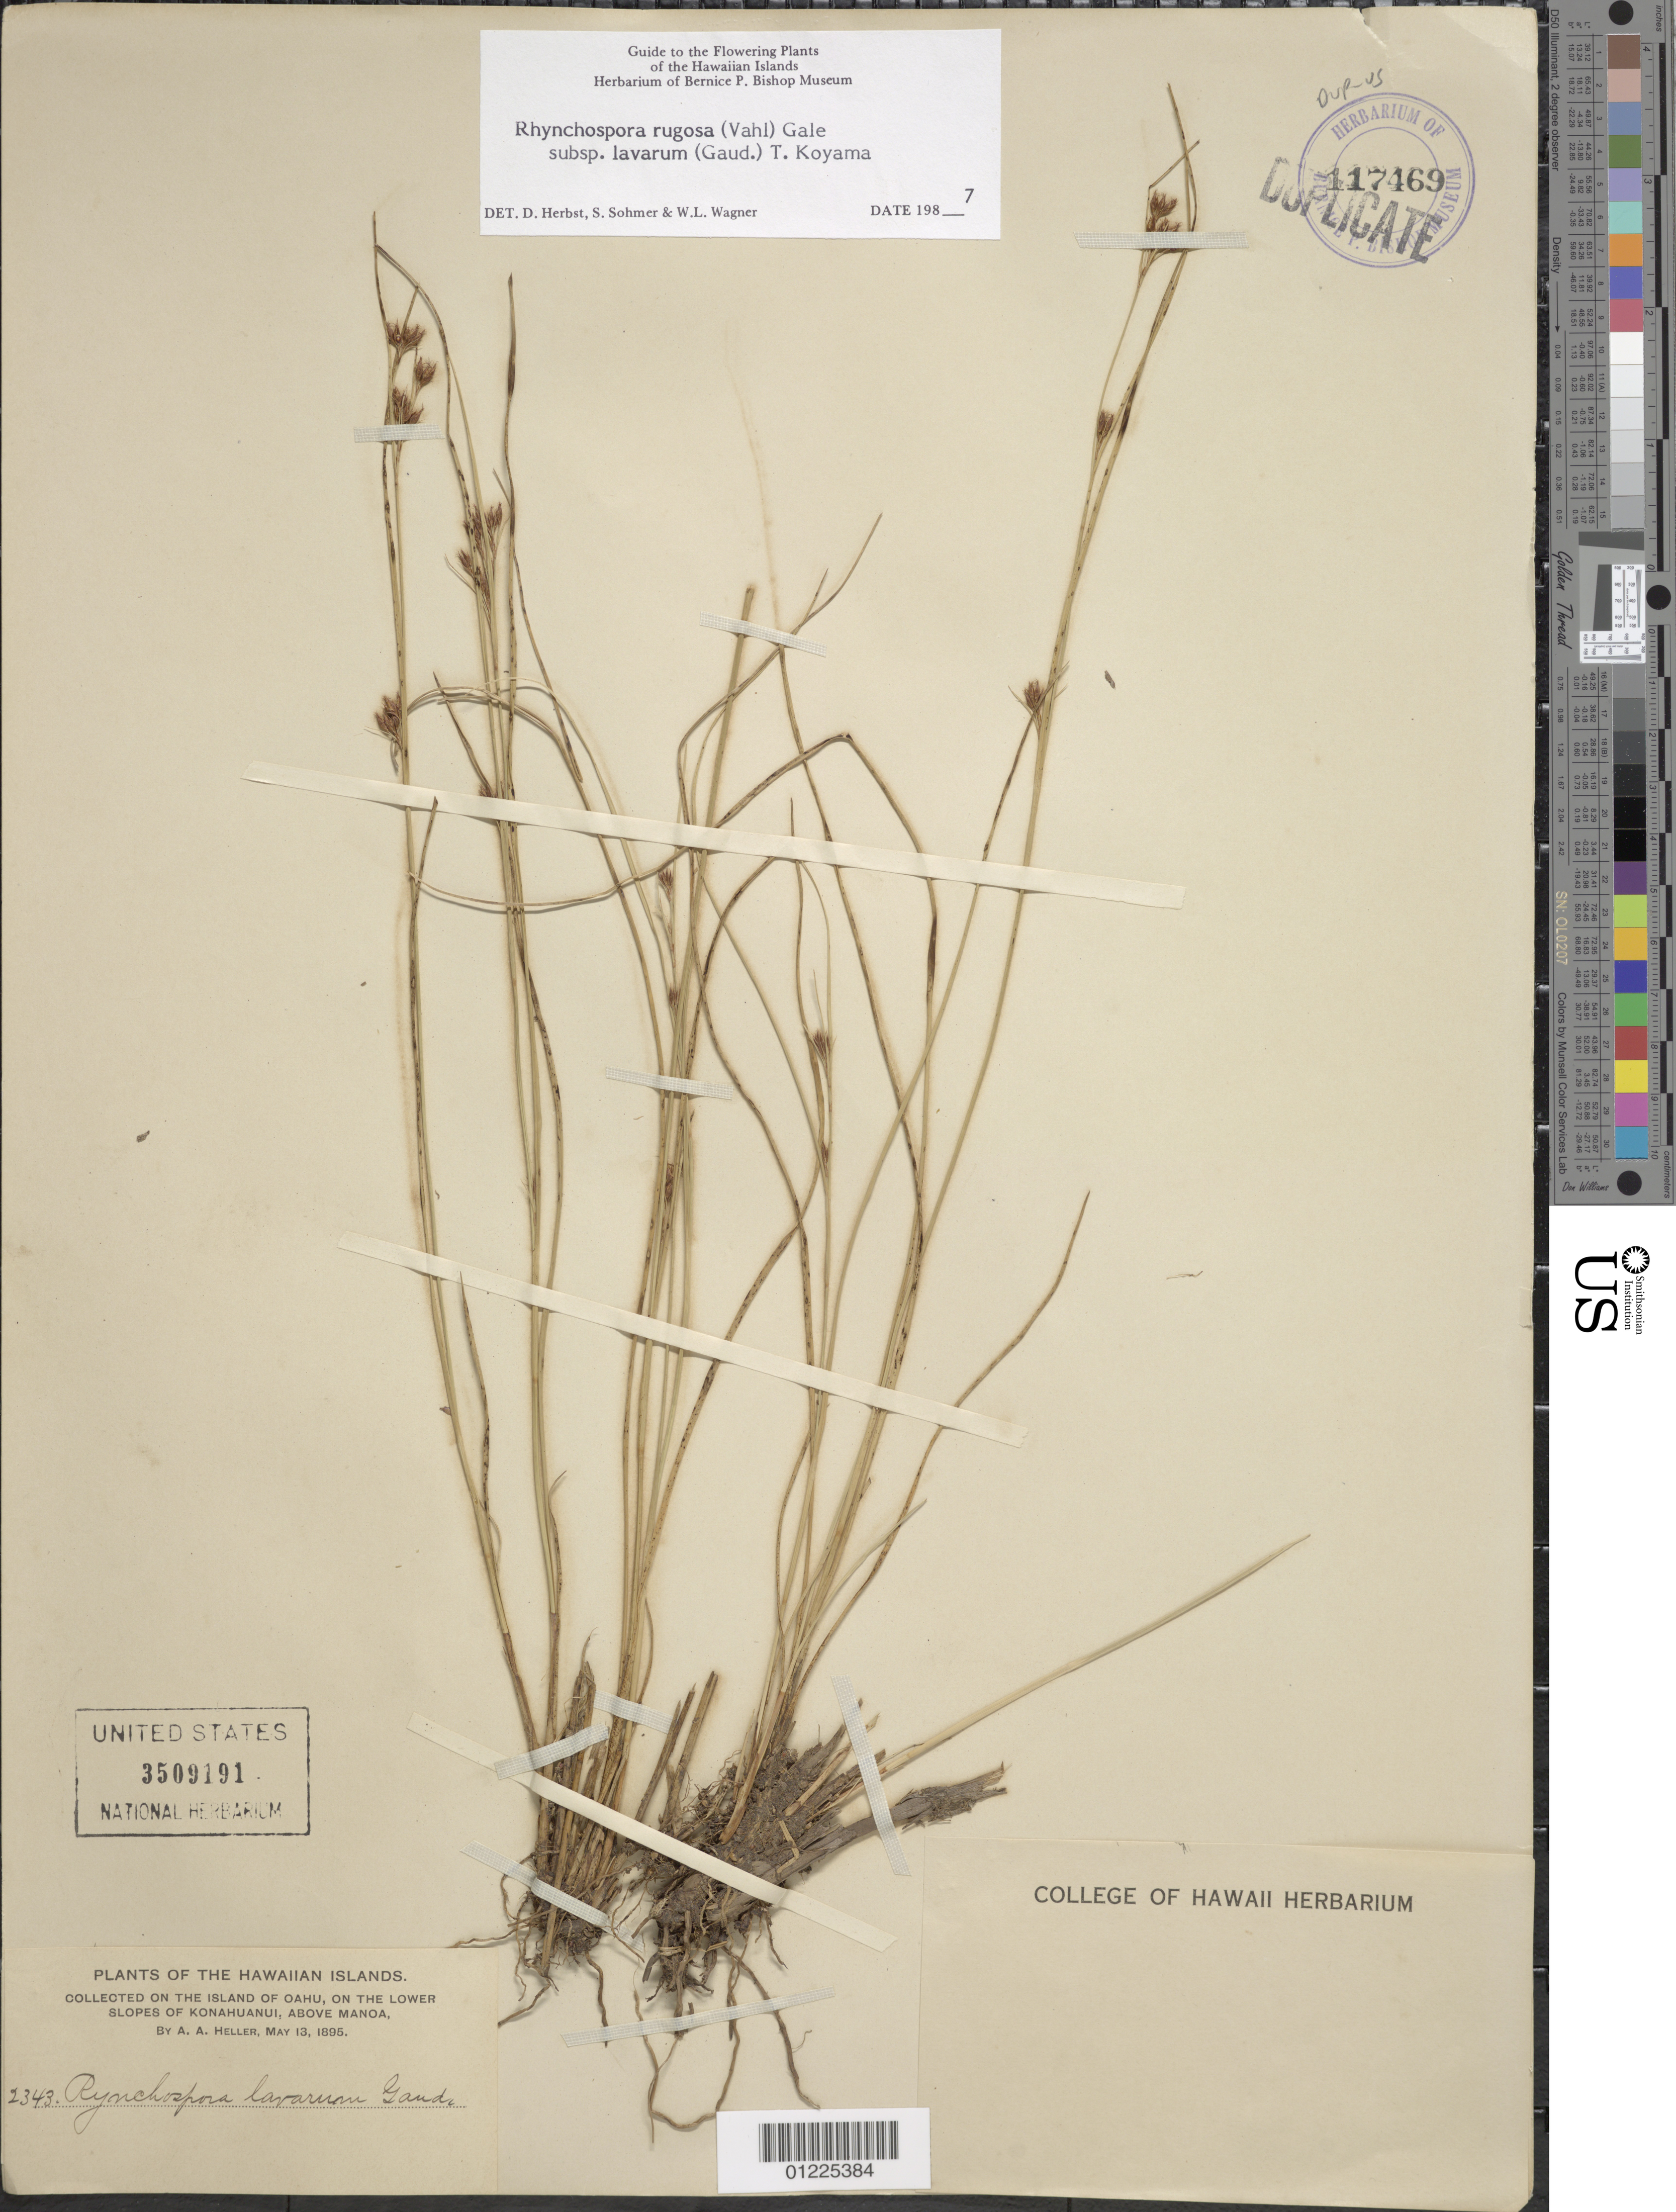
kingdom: Plantae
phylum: Tracheophyta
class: Liliopsida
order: Poales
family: Cyperaceae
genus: Rhynchospora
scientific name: Rhynchospora rugosa subsp. lavarum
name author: (Gaudich.) T. Koyama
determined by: Herbst, D. R.; Sohmer, S. H.; Wagner, W. L.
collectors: A. A. Heller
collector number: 2343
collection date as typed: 13 May 1895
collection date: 1895-05-13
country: United States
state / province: Hawaii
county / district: Honolulu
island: Oahu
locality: Lower slopes of Konahuanui, above Manoa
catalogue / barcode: US 3509191